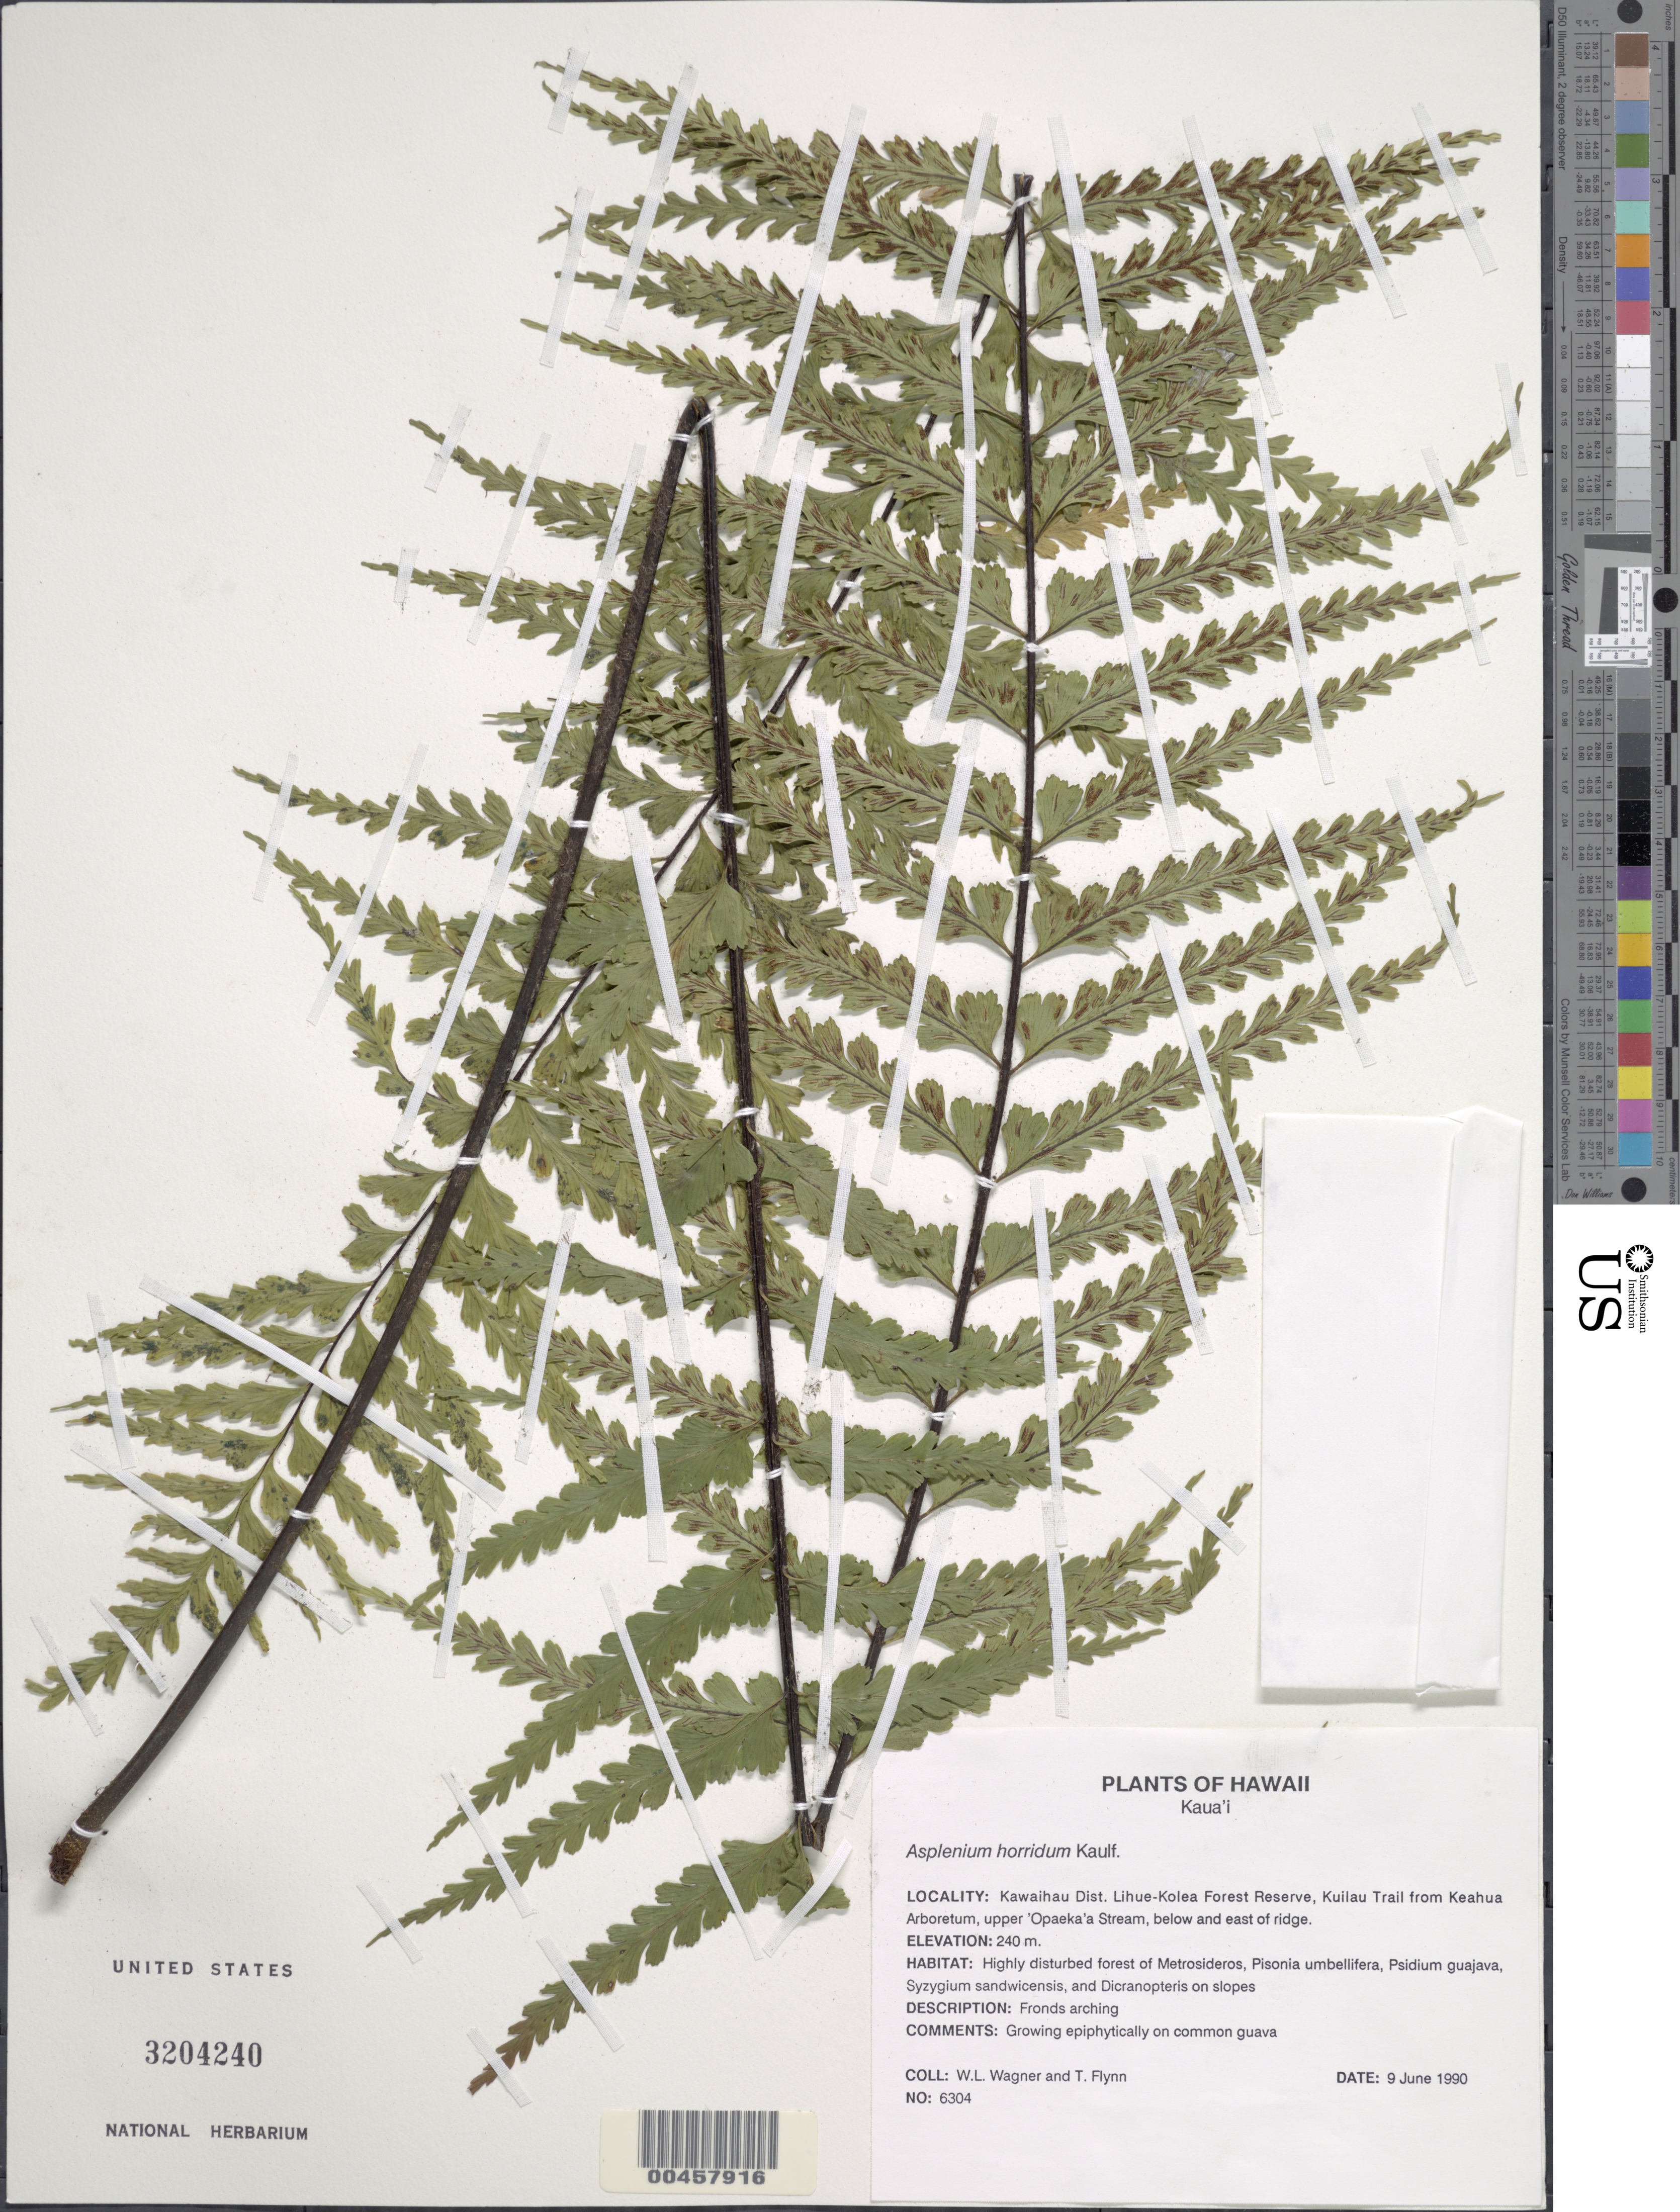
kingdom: Plantae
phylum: Tracheophyta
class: Polypodiopsida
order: Polypodiales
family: Aspleniaceae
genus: Asplenium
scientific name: Asplenium horridum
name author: Kaulf.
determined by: Salgado, A. E.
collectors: W. L. Wagner & T. W. Flynn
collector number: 6304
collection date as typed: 9 Jun 1990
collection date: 1990-06-09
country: United States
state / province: Hawaii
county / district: Kauai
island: Kaua'i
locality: Kawaihau Dist. Lihue-Kolea Forest Reserve, Kuilau Trail from Keahua Arboretum, upper 'Opaeka'a Stream, below and east of ridge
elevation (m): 240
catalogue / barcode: US 3204240